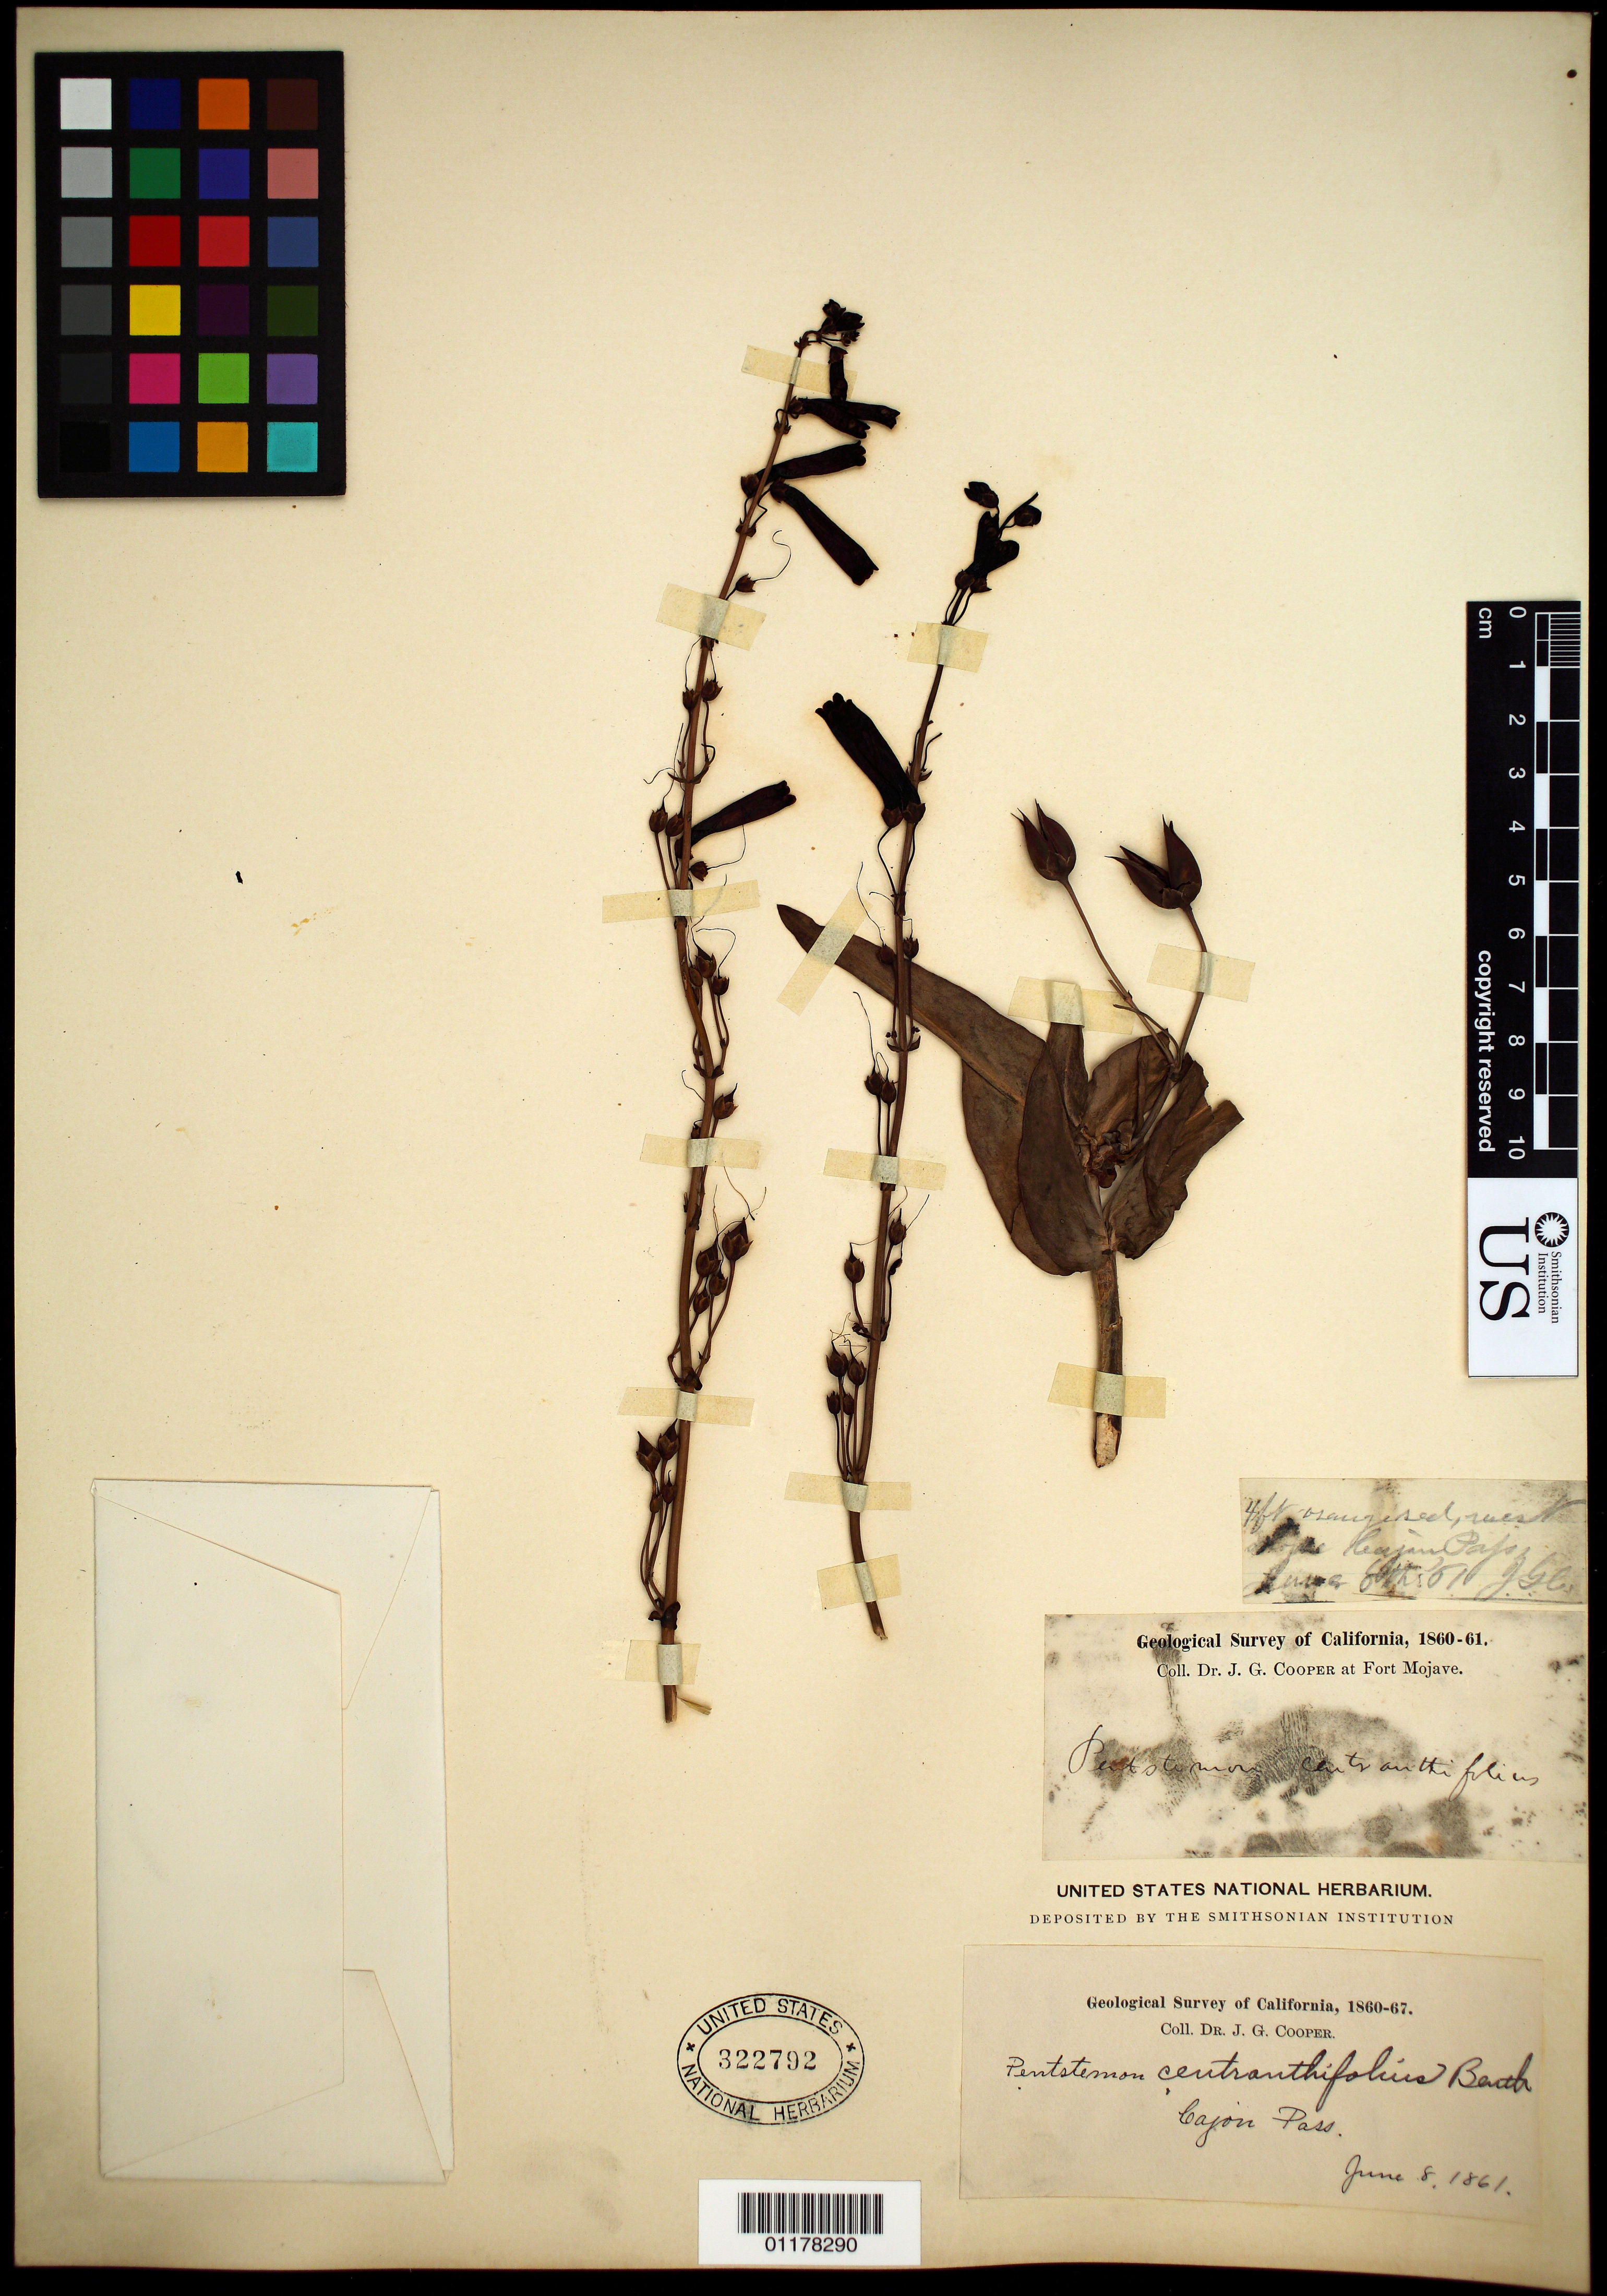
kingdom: Plantae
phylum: Tracheophyta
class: Magnoliopsida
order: Lamiales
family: Plantaginaceae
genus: Penstemon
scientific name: Penstemon centranthifolius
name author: Benth.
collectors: J. G. Cooper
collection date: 1861-06-08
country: United States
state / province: California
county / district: San Bernardino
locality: Cajon Pass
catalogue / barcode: US 322792